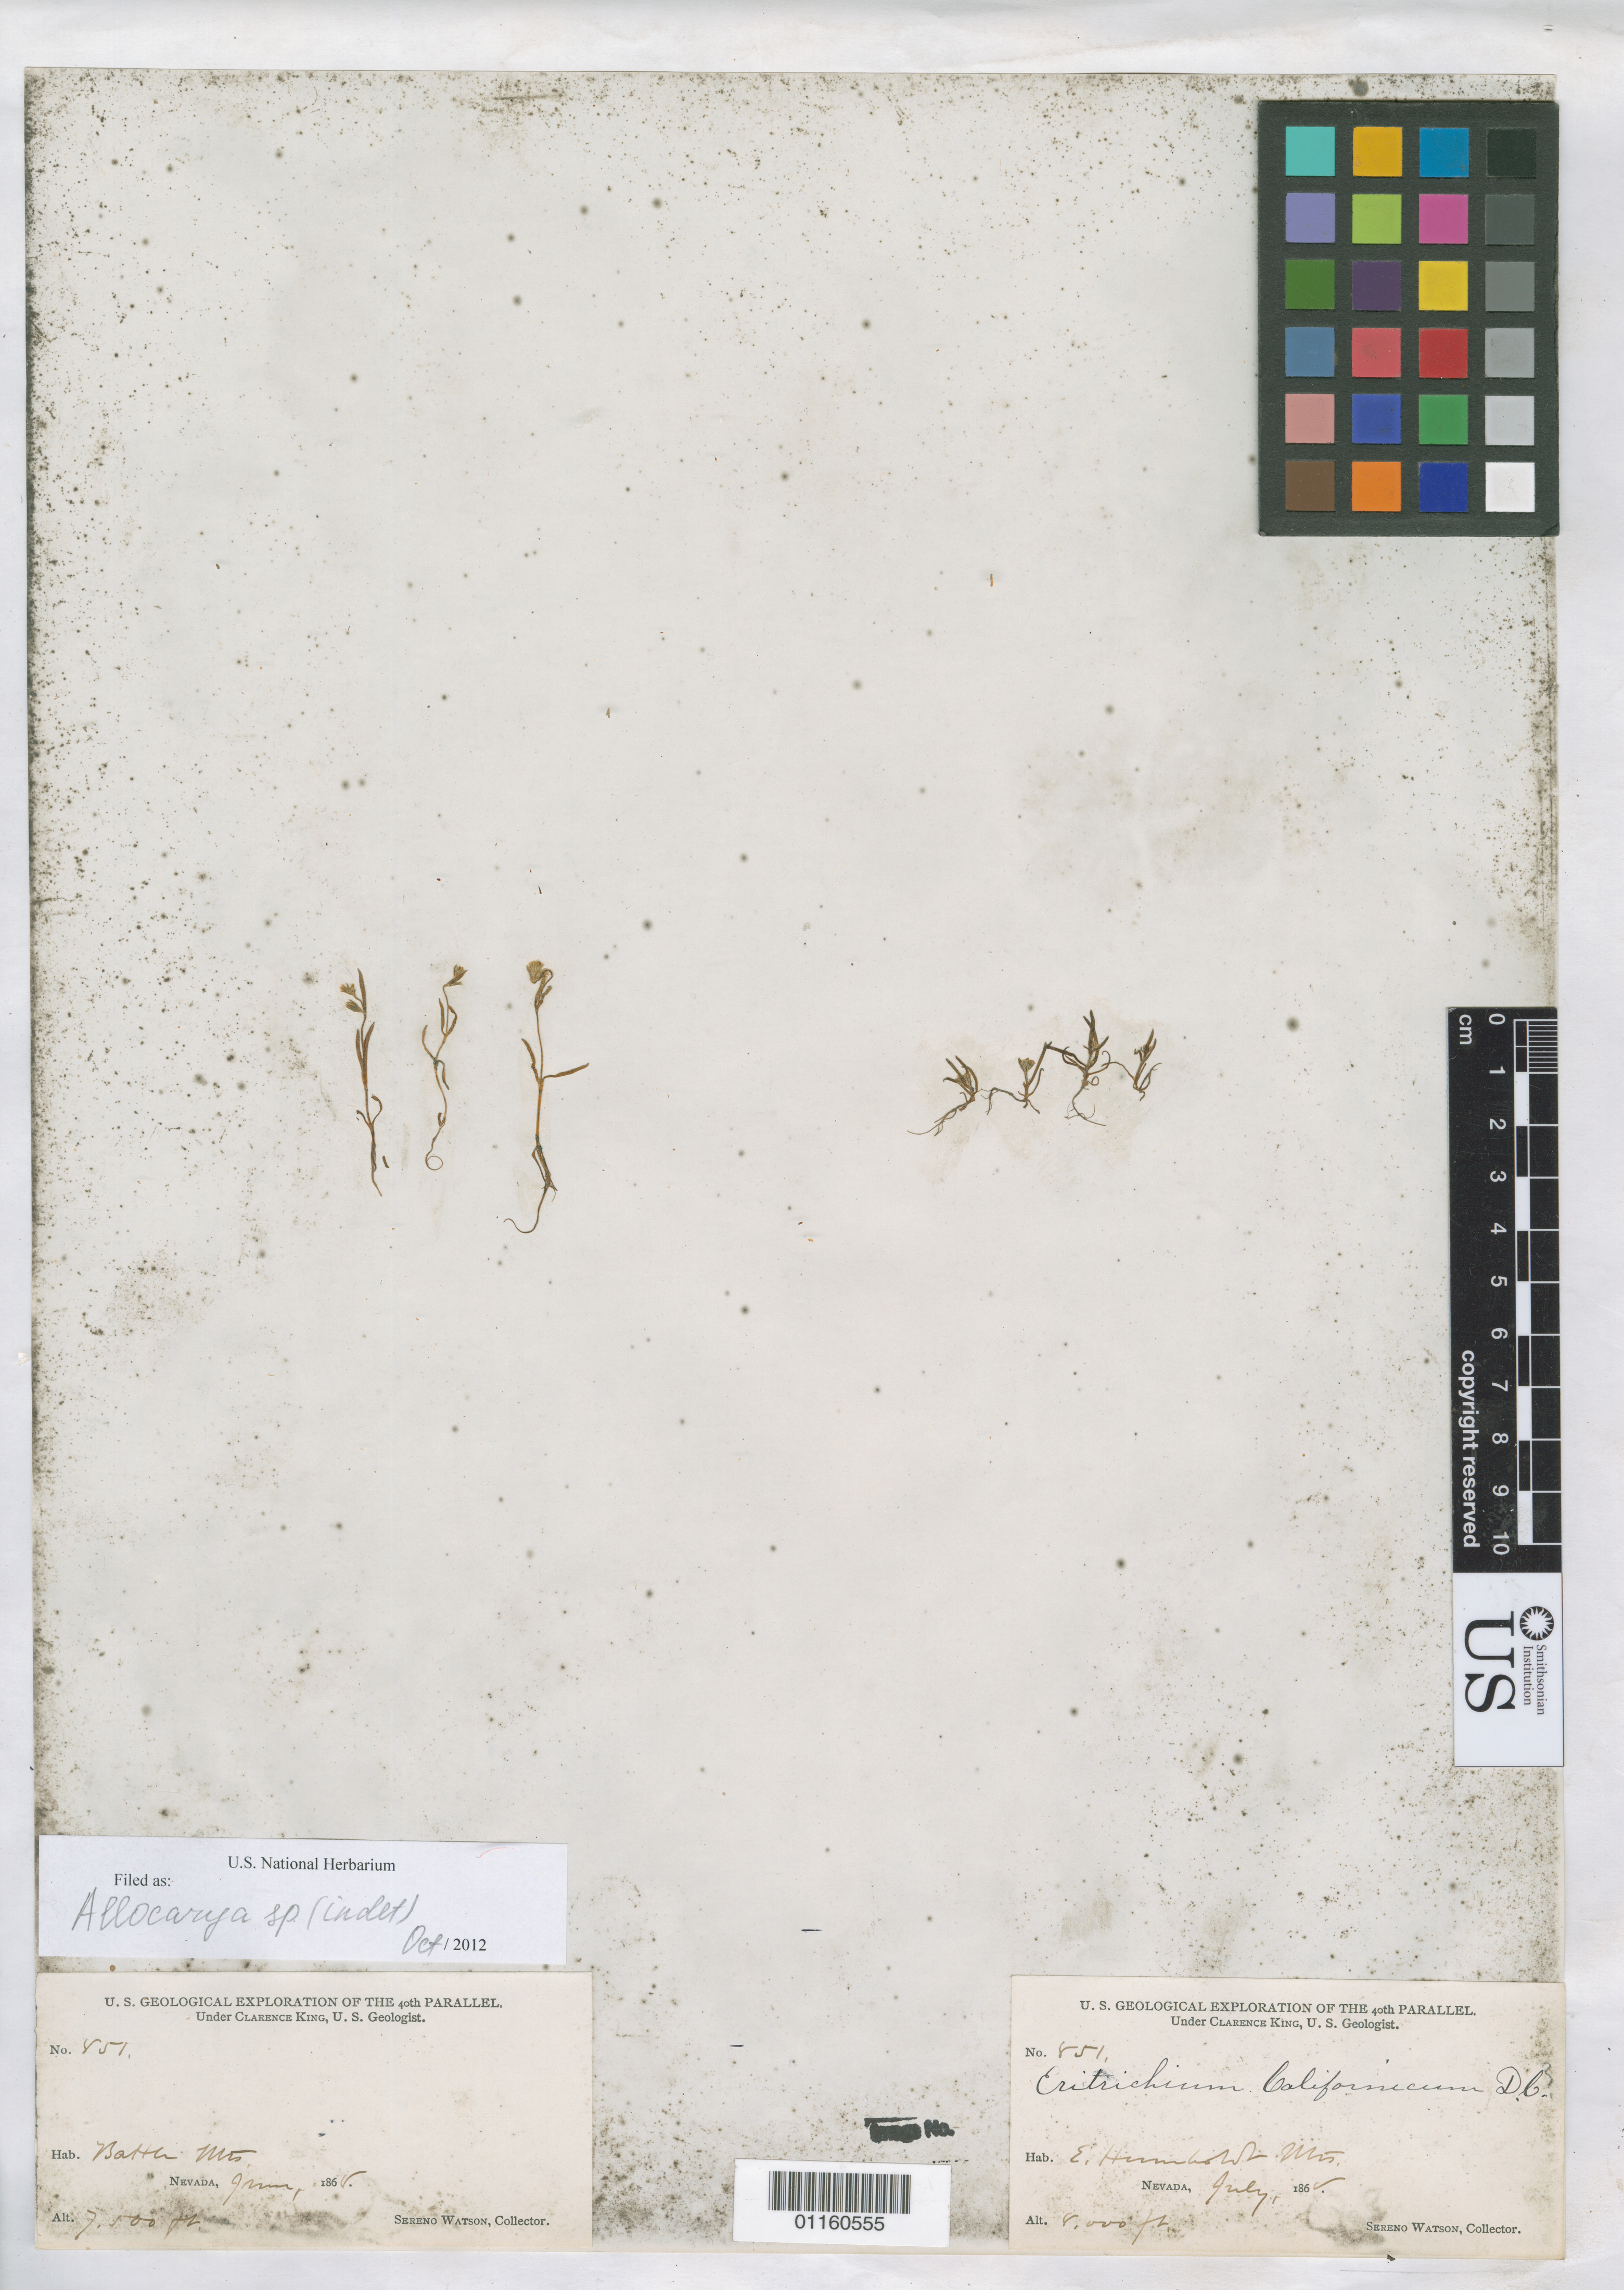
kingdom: Plantae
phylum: Tracheophyta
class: Magnoliopsida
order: Boraginales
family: Boraginaceae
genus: Allocarya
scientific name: Allocarya sp.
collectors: S. Watson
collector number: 451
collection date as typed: Jun 1868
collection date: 1868-06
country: United States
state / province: Nevada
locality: Battle Mts.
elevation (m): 2286